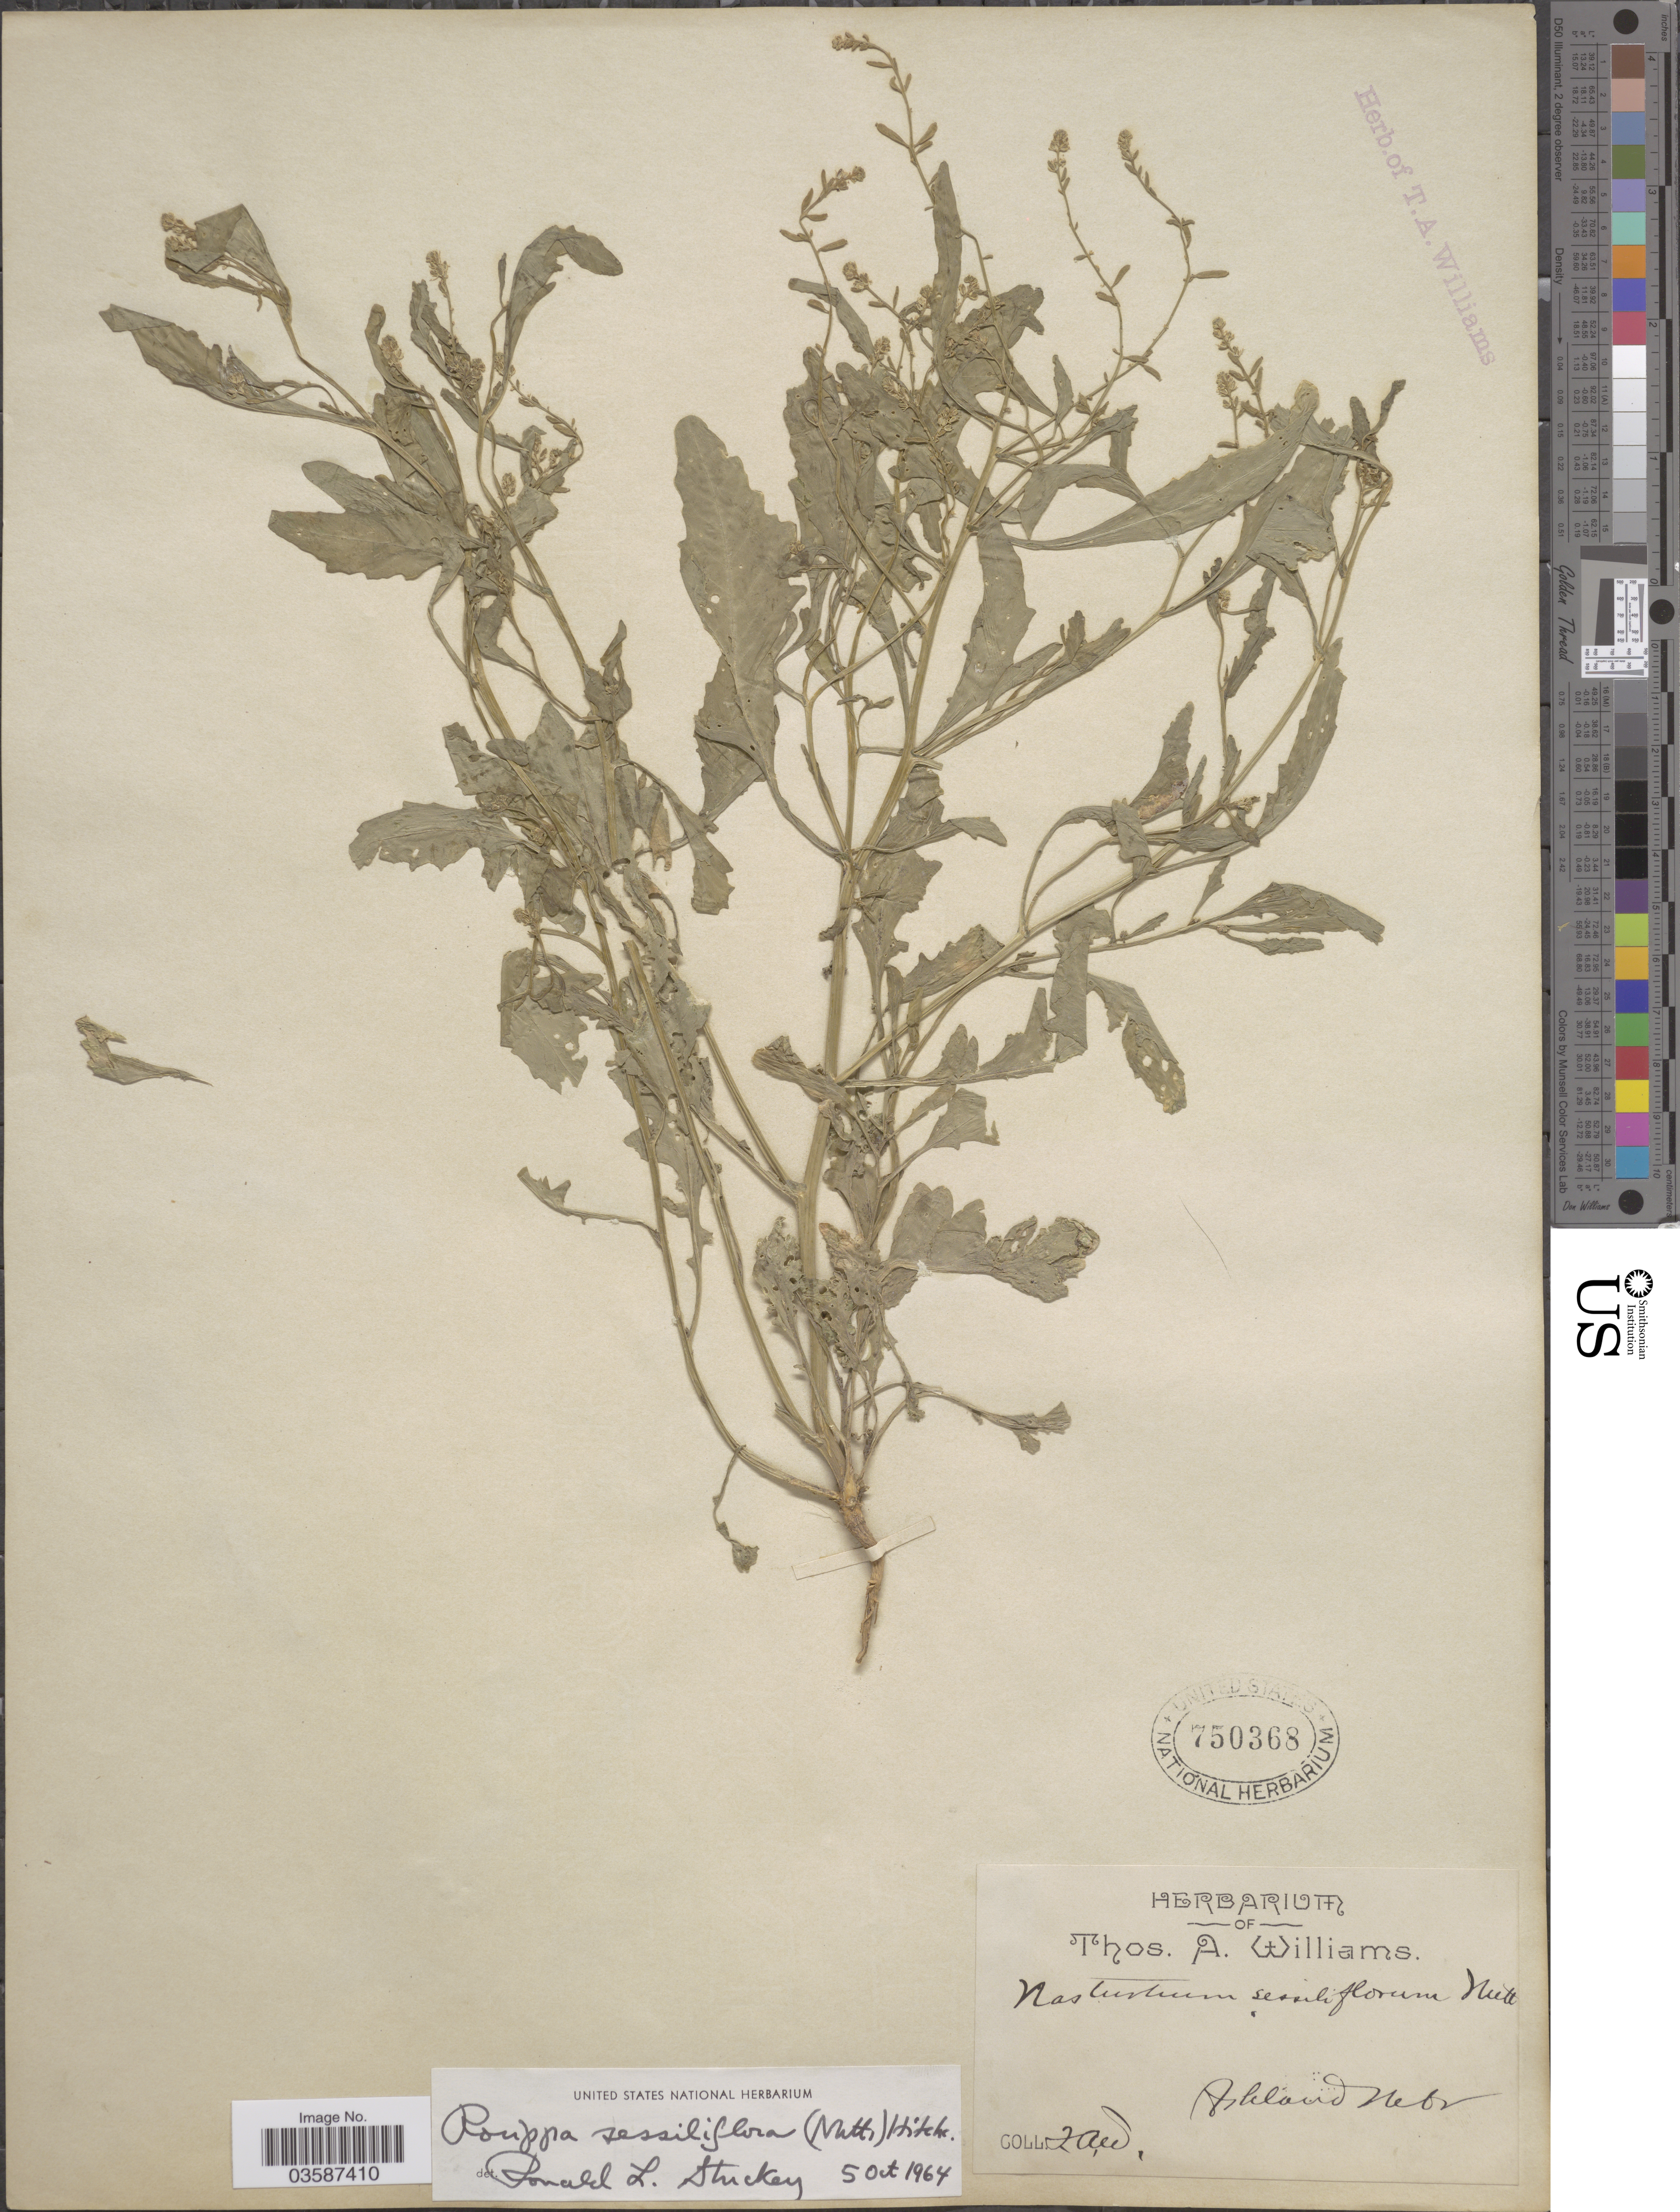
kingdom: Plantae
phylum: Tracheophyta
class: Magnoliopsida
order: Brassicales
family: Brassicaceae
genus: Rorippa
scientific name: Rorippa sessiliflora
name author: (Nutt.) Hitchc.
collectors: T. Williams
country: United States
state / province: Nebraska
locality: Oakland.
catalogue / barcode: US 750368